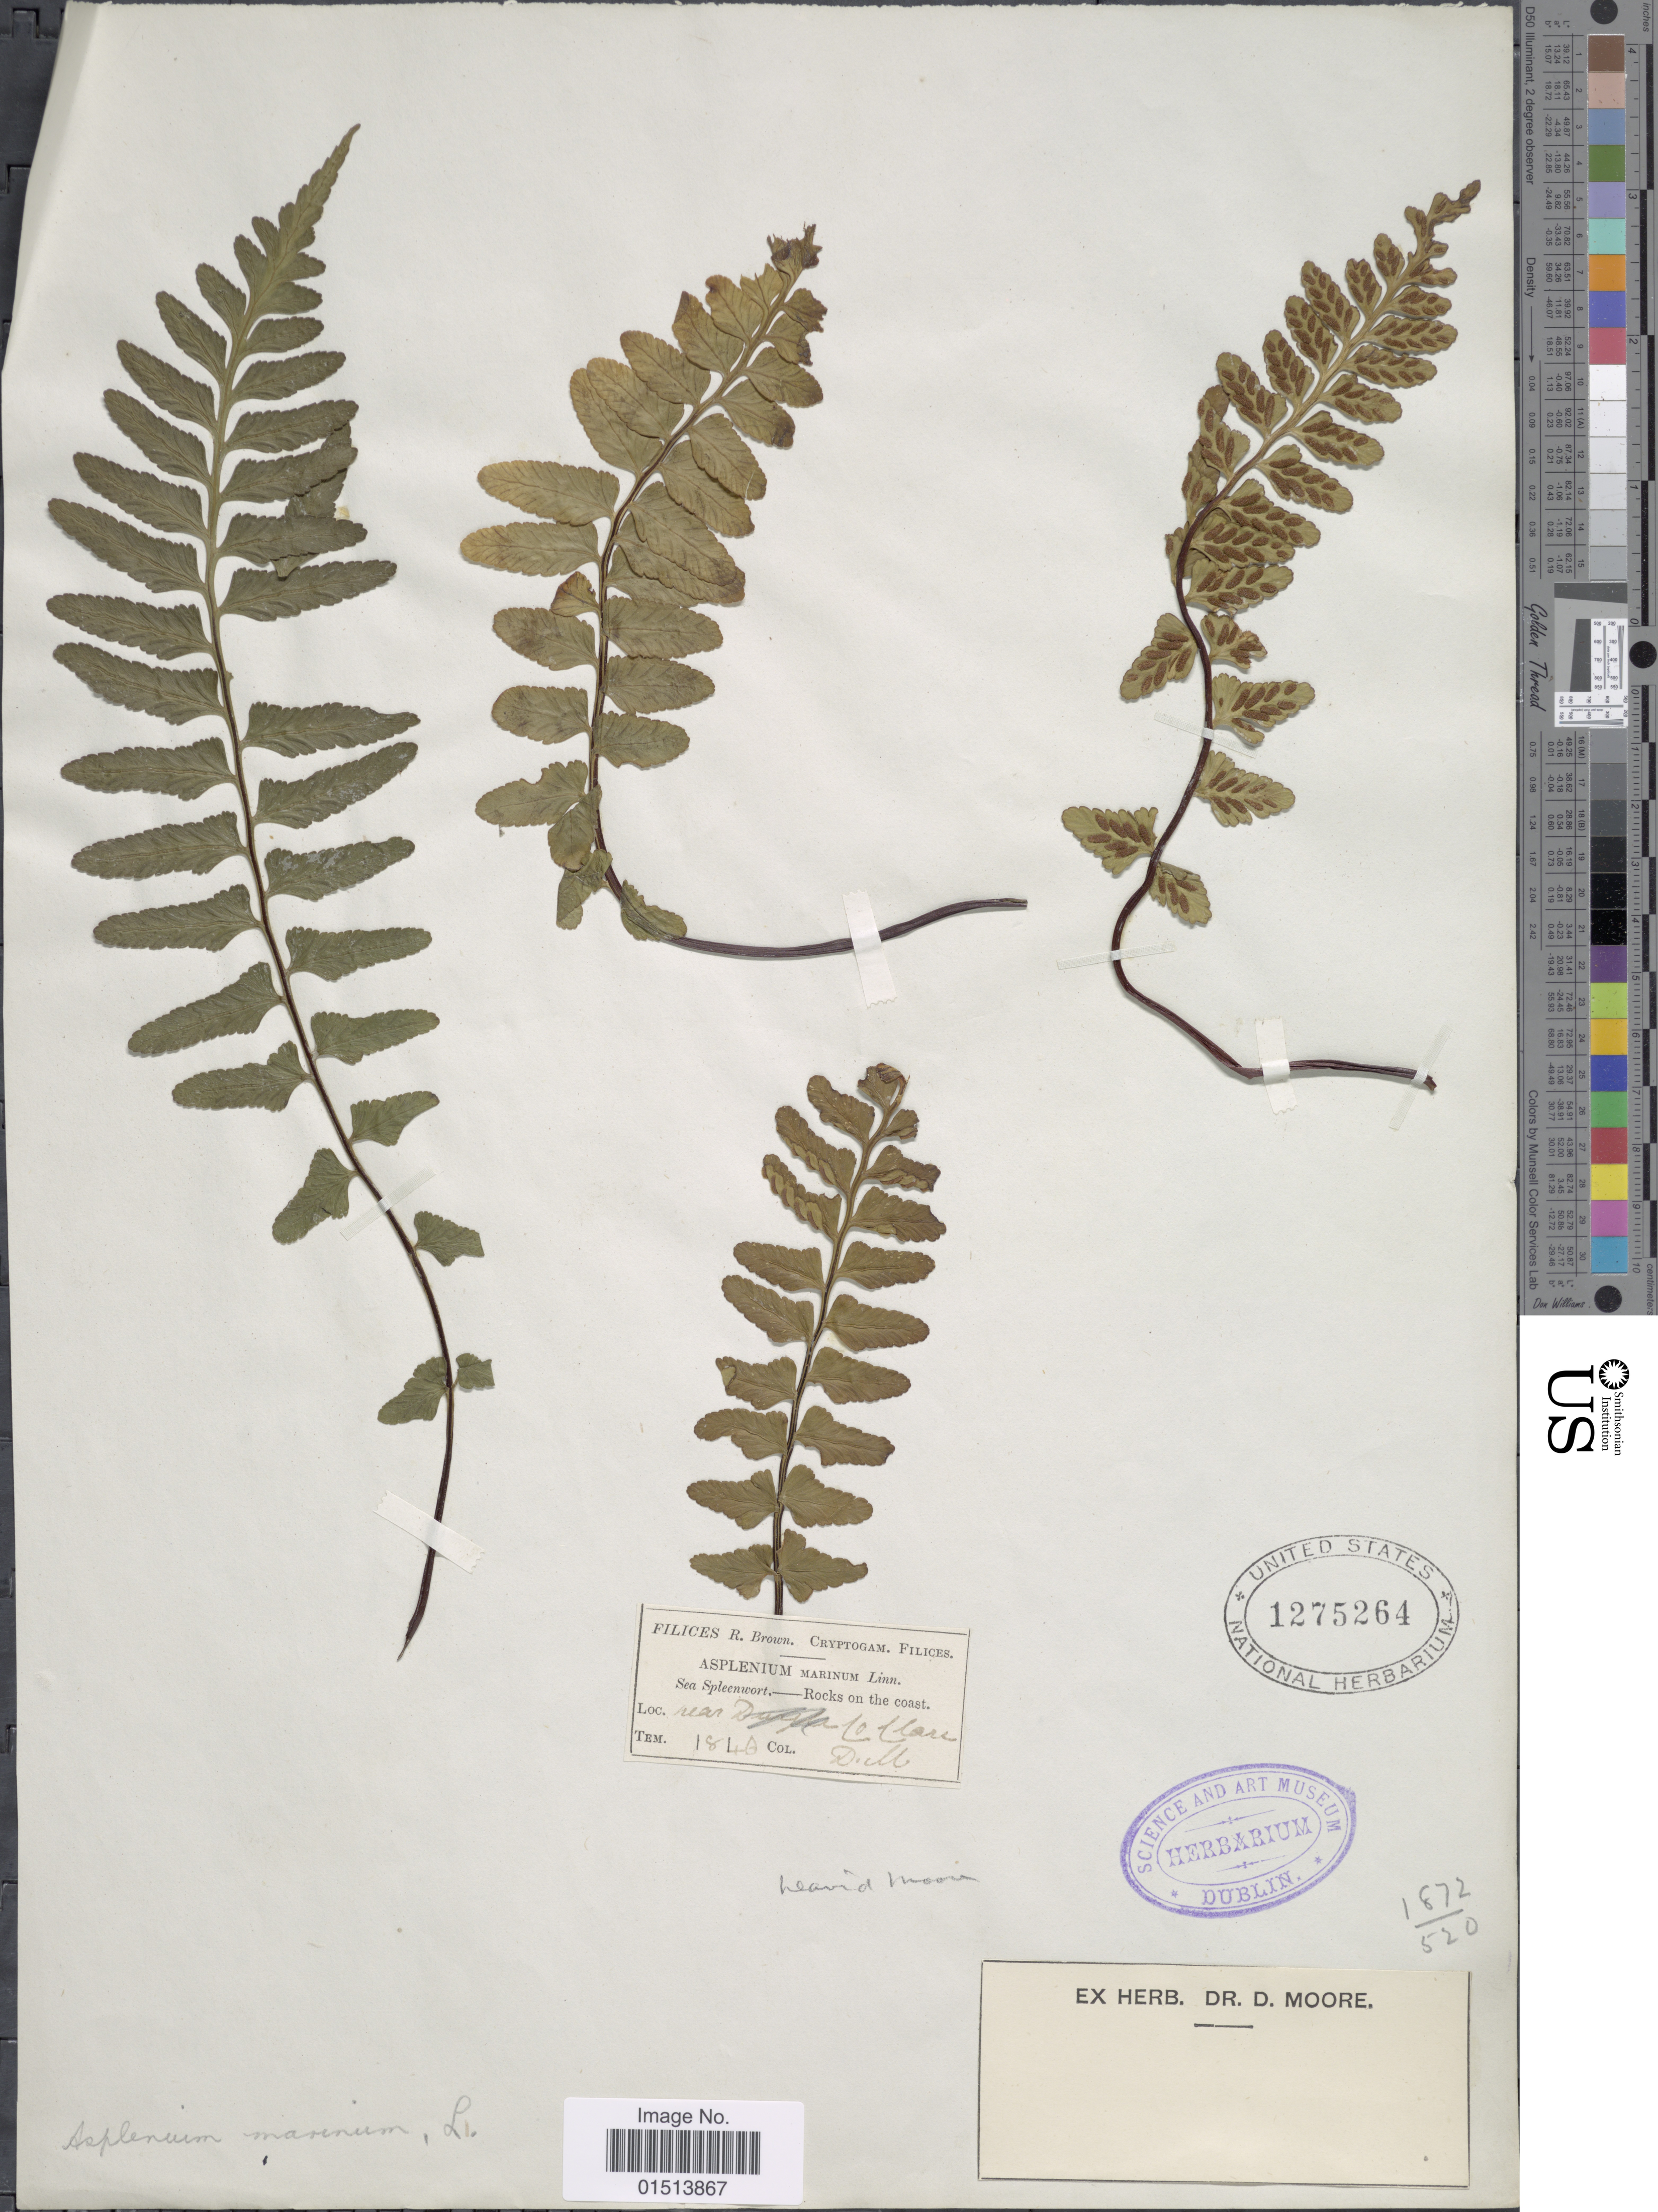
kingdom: Plantae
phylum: Tracheophyta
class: Polypodiopsida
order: Polypodiales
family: Aspleniaceae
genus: Asplenium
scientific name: Asplenium marinum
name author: L.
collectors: D. Moore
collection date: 1840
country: Ireland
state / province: Munster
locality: Sea Spleenwort.-Rocks on the coast, near Co Clare.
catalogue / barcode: US 1275264